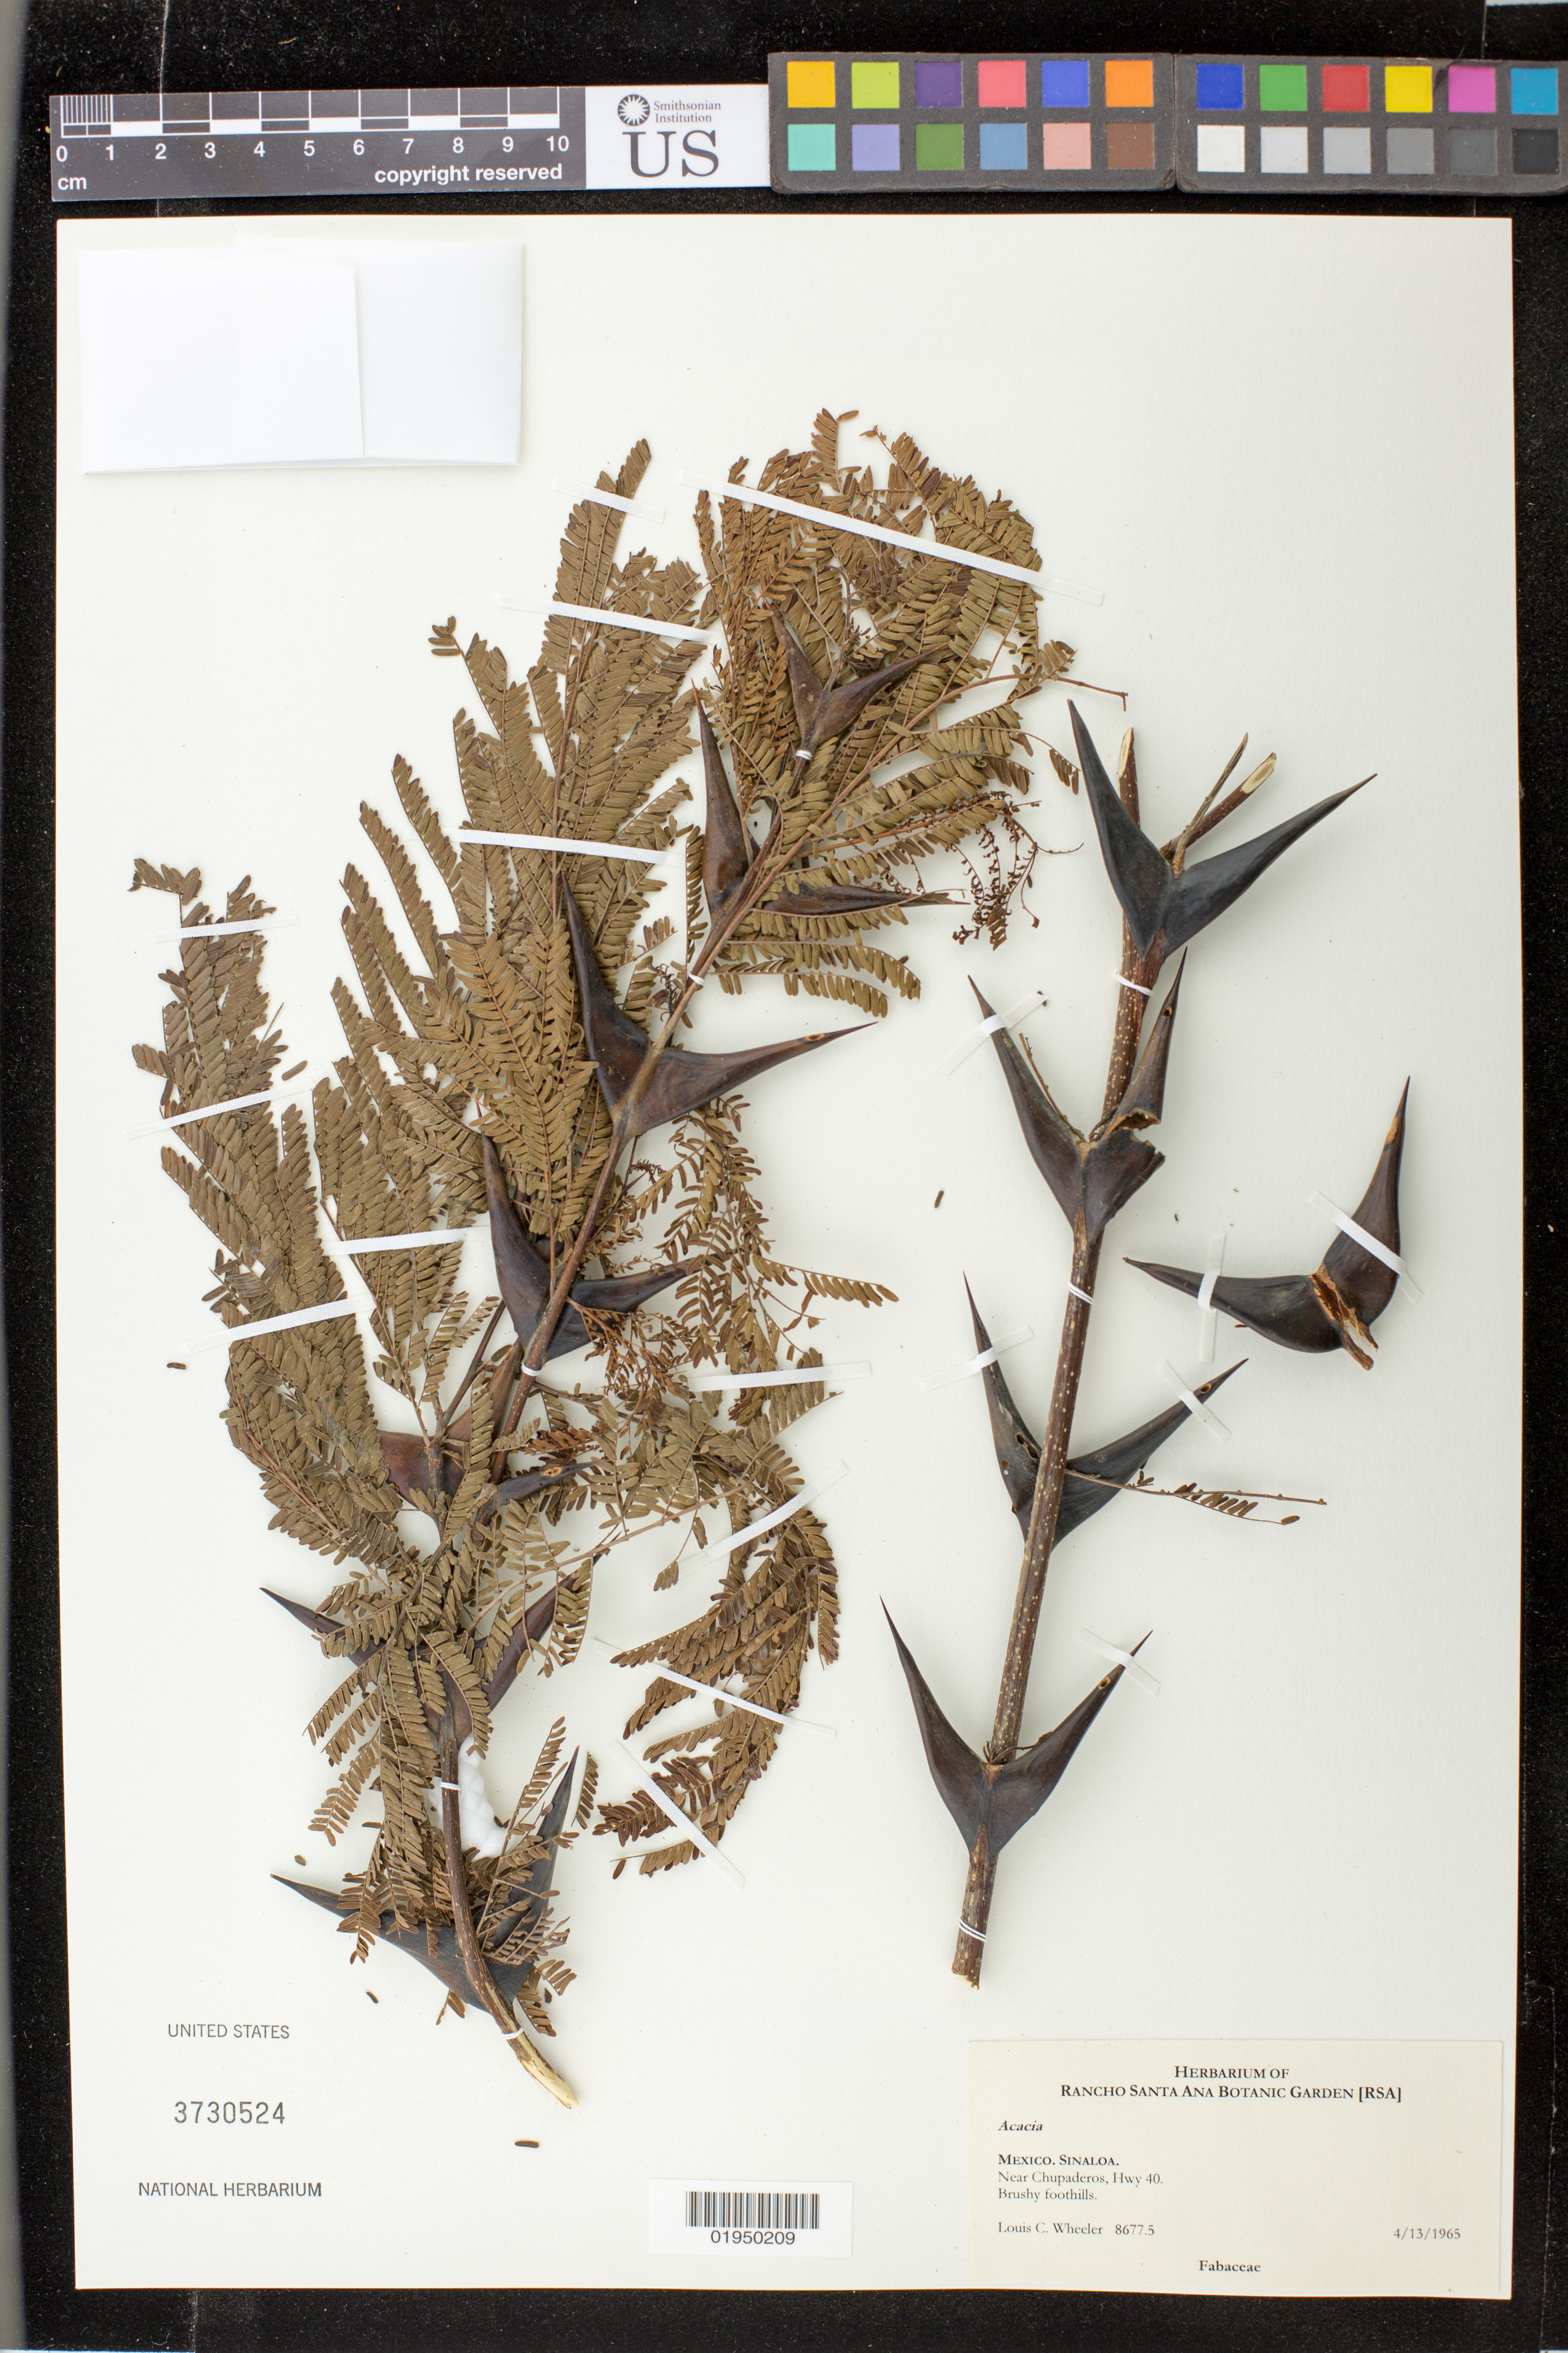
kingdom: Plantae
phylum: Tracheophyta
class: Magnoliopsida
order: Fabales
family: Fabaceae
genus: Vachellia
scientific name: Vachellia hindsii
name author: (Benth.) Seigler & Ebinger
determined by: Strong, Mark T., (BOT), Smithsonian Institution - National Museum of Natural History (UNITED STATES)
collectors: L. C. Wheeler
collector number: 8677.5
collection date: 1965-04-13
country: Mexico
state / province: Sinaloa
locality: Near Chupaderos, Hwy 40.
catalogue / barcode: US 3730524